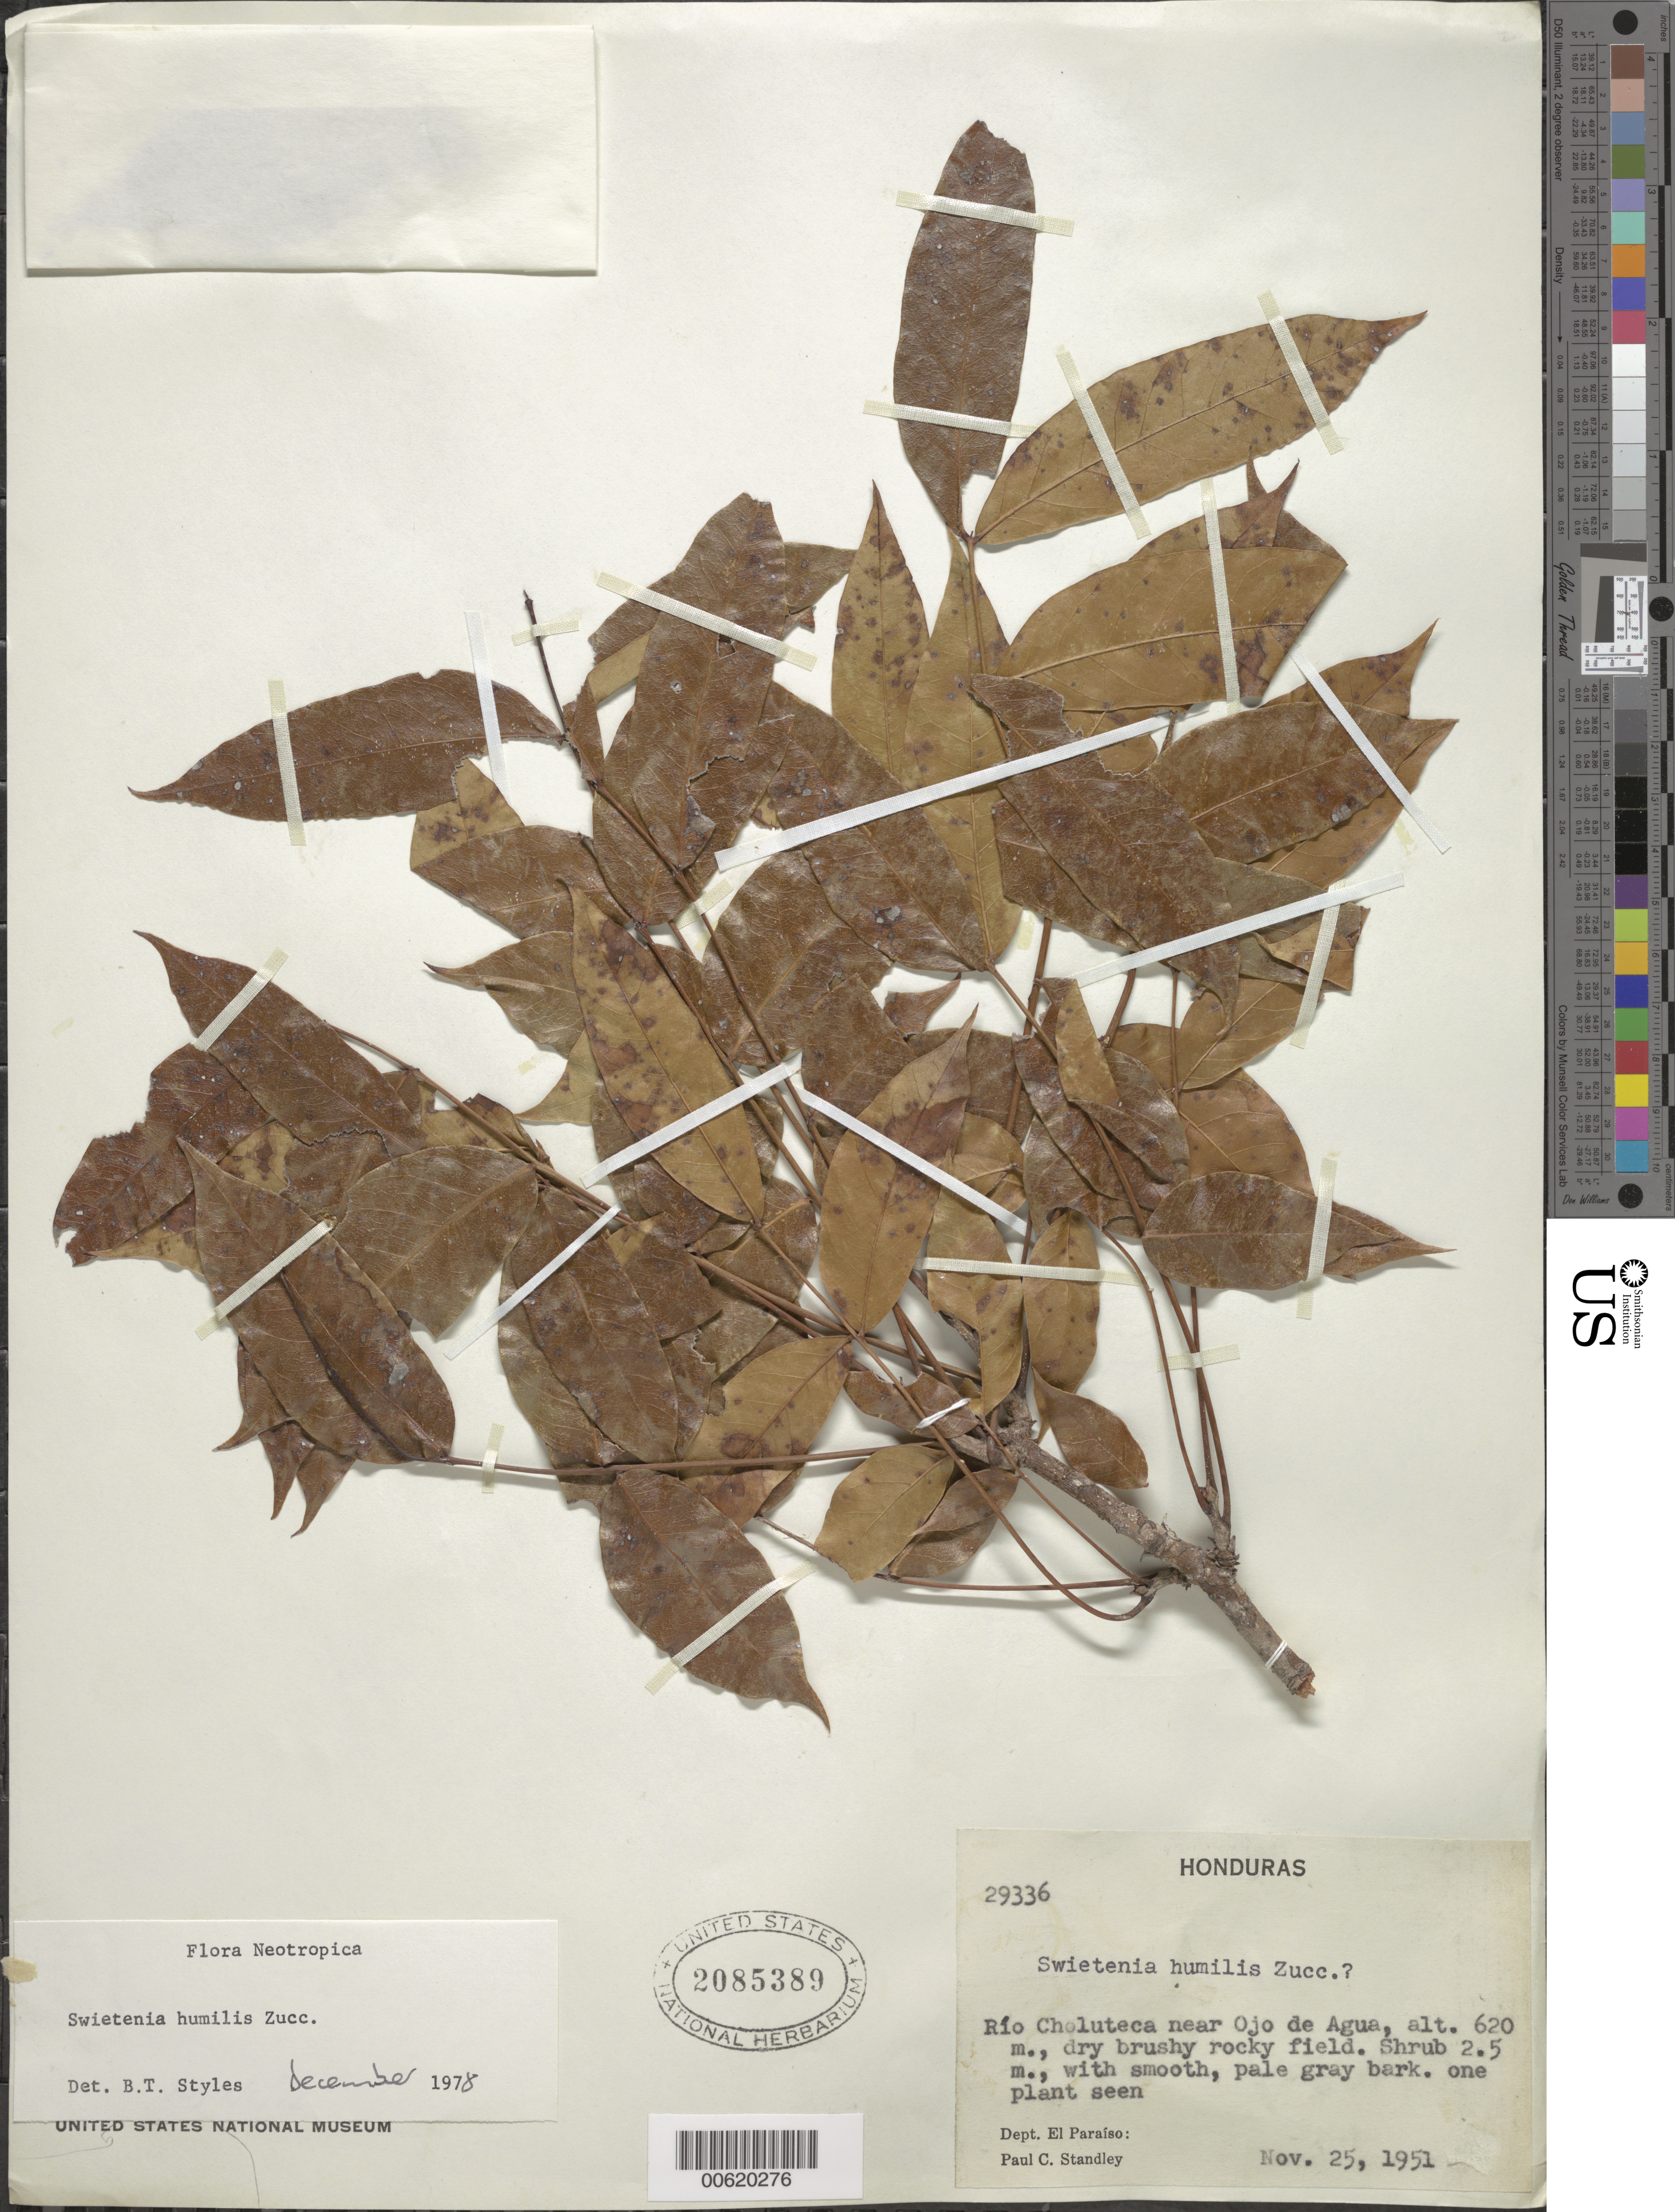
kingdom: Plantae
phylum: Tracheophyta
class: Magnoliopsida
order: Sapindales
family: Meliaceae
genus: Swietenia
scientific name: Swietenia humilis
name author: Zucc.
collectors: P. C. Standley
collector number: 29336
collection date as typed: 25 Nov 1951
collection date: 1951-11-25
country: Honduras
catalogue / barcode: US 2085389